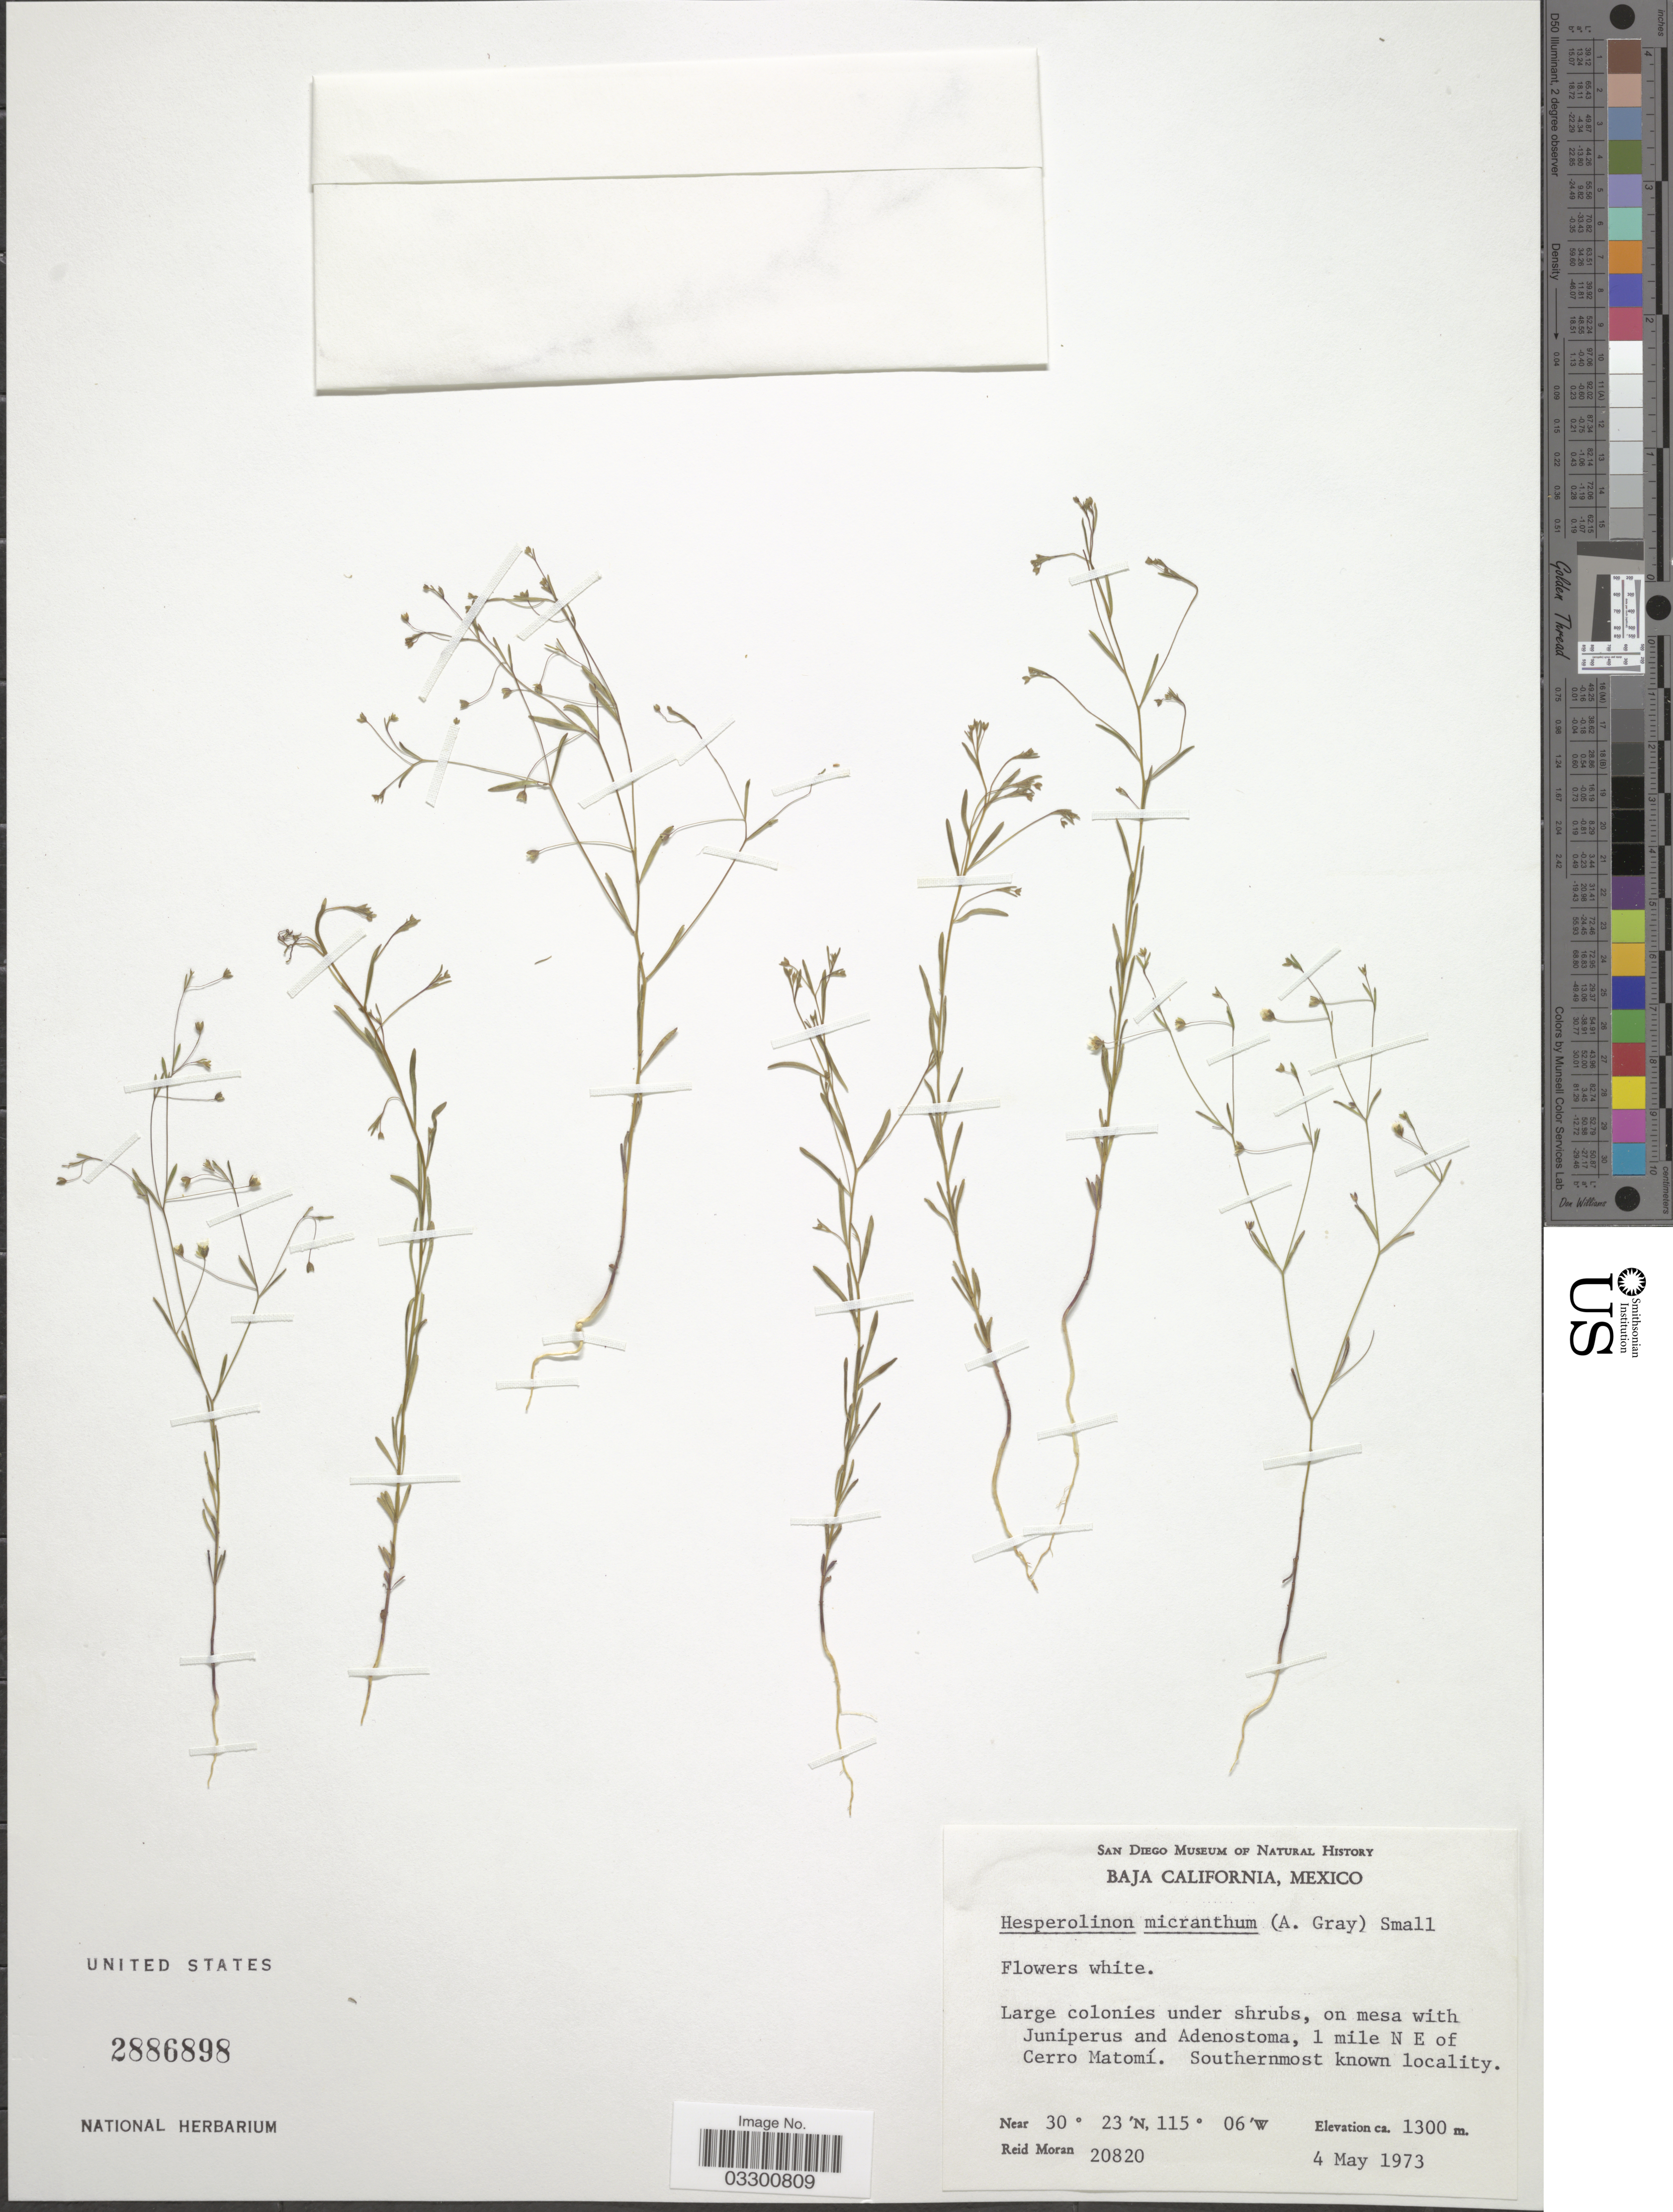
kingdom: Plantae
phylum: Tracheophyta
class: Magnoliopsida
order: Malpighiales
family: Linaceae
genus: Linum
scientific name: Linum micranthum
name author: A. Gray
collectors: R. Moran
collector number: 20820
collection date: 1973-05-04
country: Mexico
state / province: Baja California Norte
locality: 1 mile N E of Cerro Matomí.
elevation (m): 1300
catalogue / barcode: US 2886898